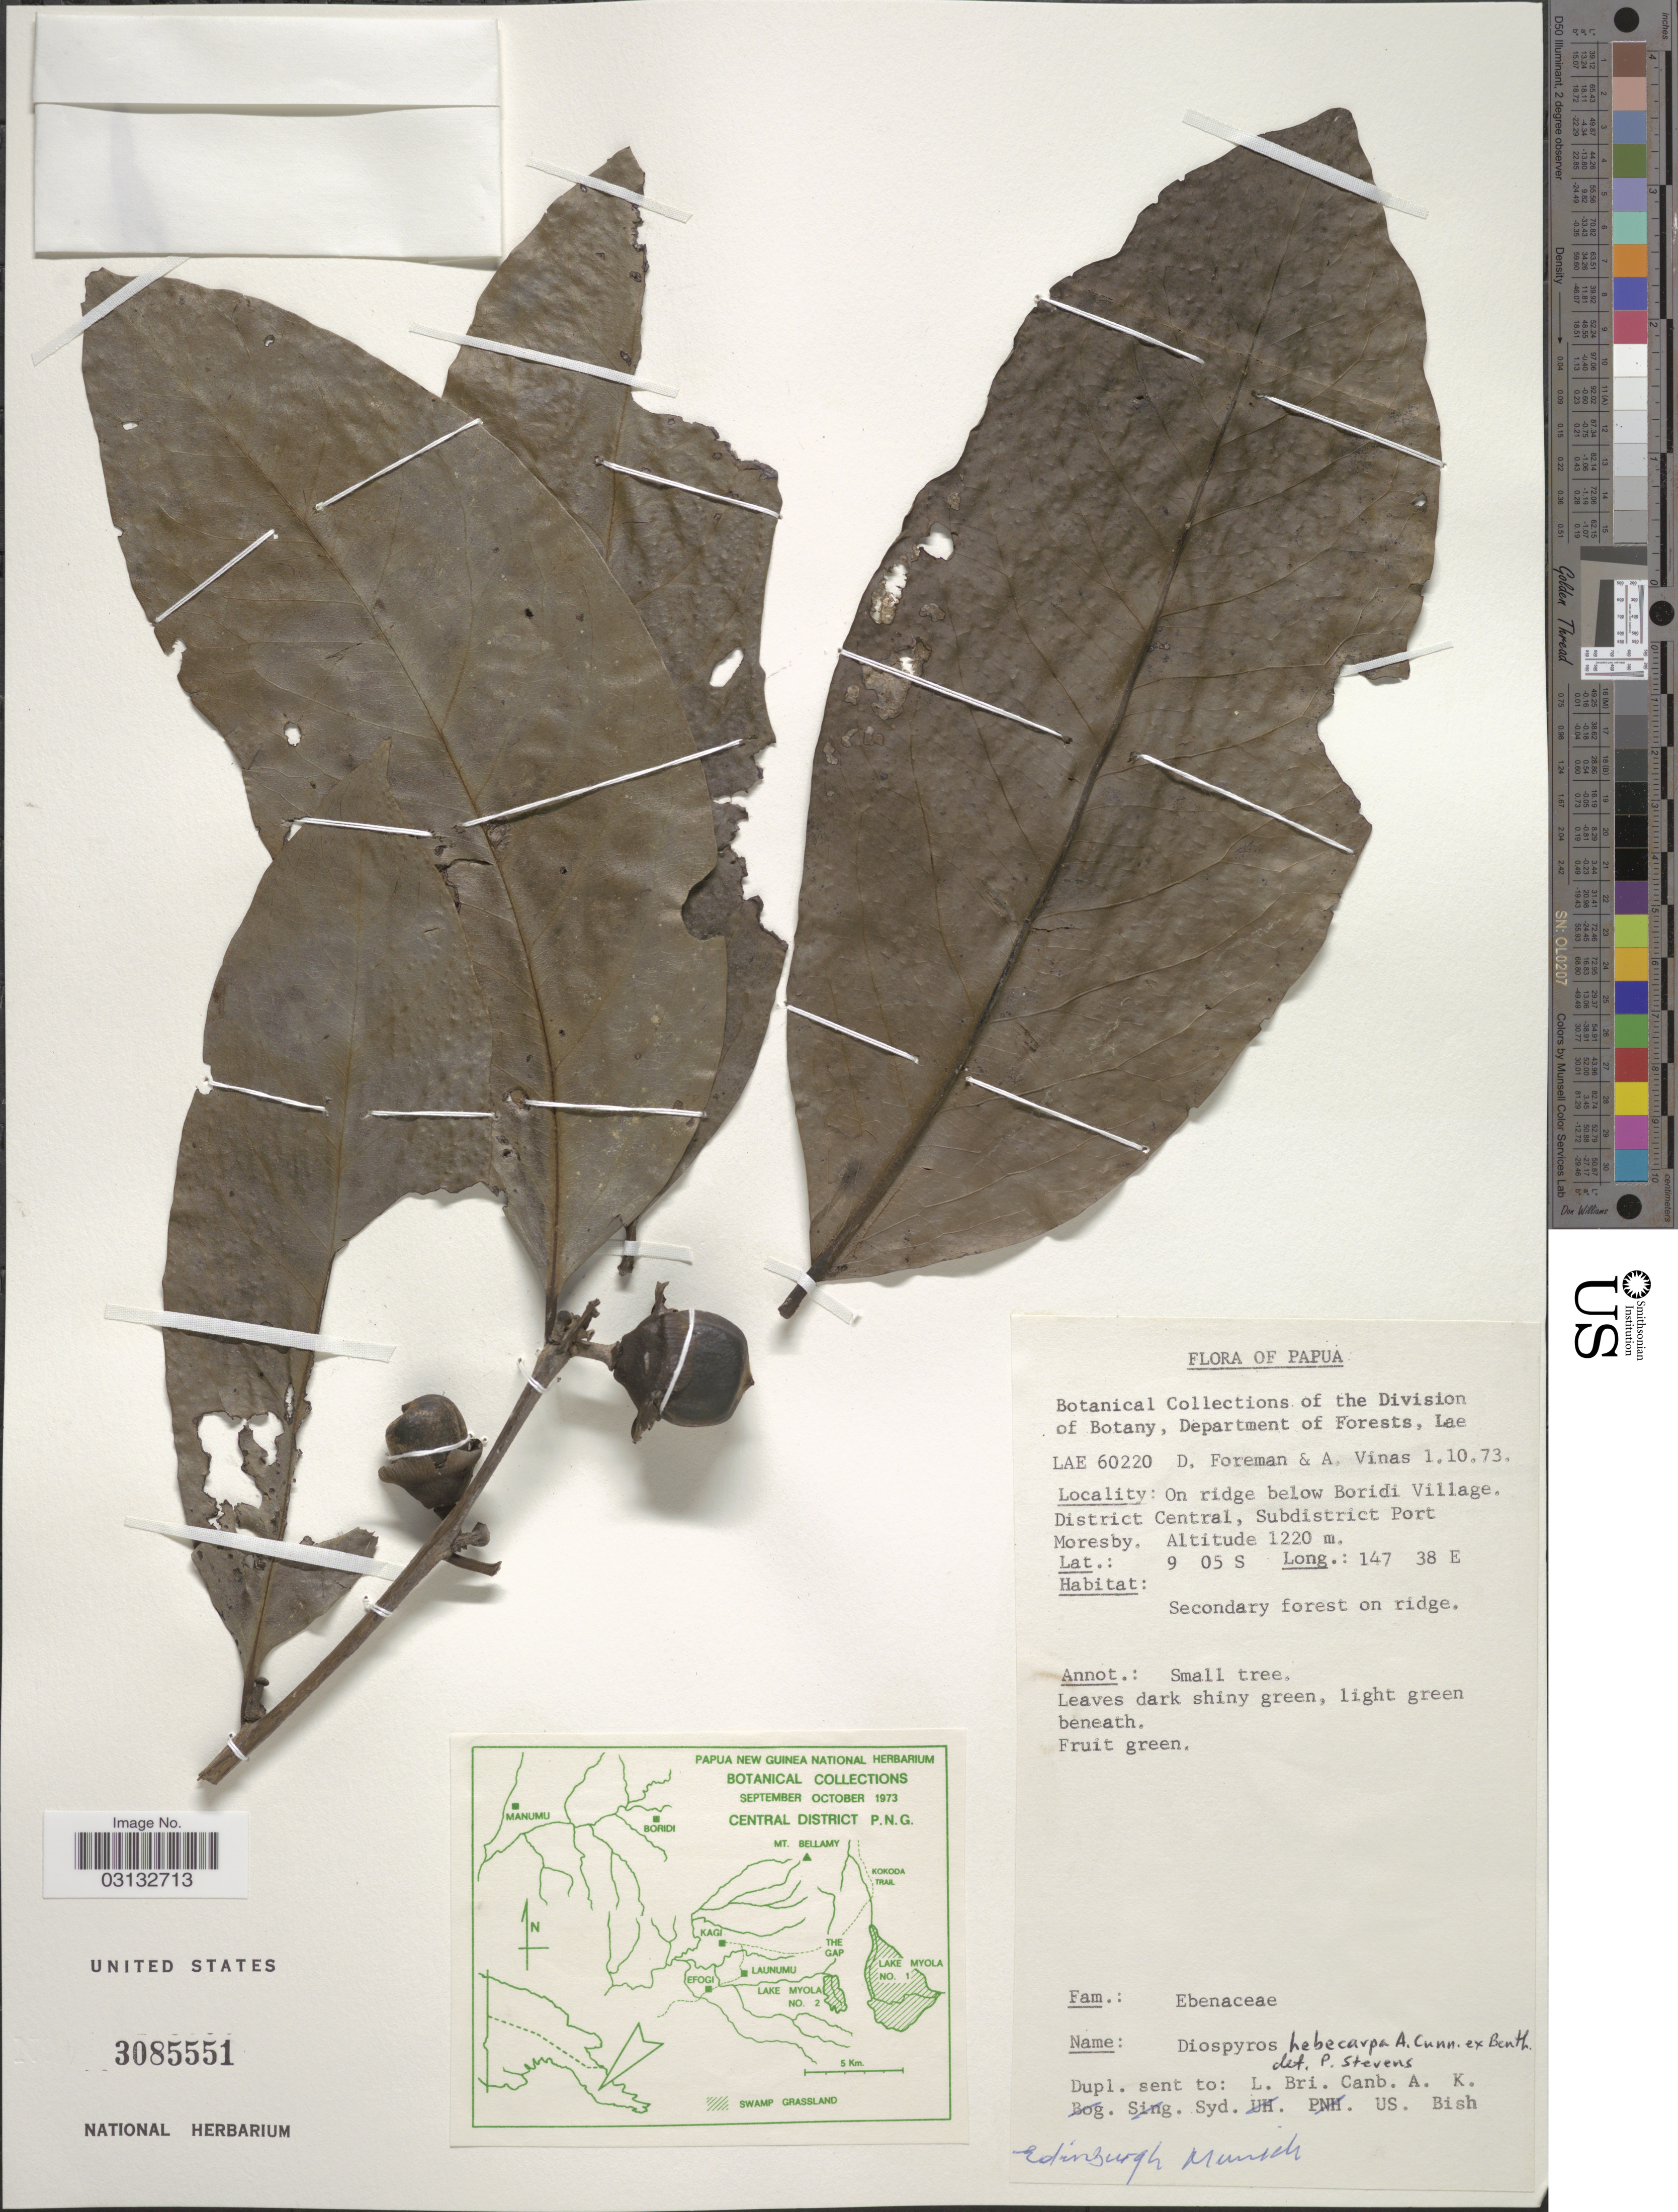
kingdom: Plantae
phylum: Tracheophyta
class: Magnoliopsida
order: Ericales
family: Ebenaceae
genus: Diospyros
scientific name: Diospyros hebecarpa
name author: Cunn. ex Benth.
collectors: D. Foreman & A. Vinas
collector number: LAE60220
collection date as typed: Transcribed d/m/y: 1/10/73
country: Papua New Guinea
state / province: Central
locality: On ridge below Boridi Village. District Central, Subdistrict Port Moresby.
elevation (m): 1220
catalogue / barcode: US 3085551